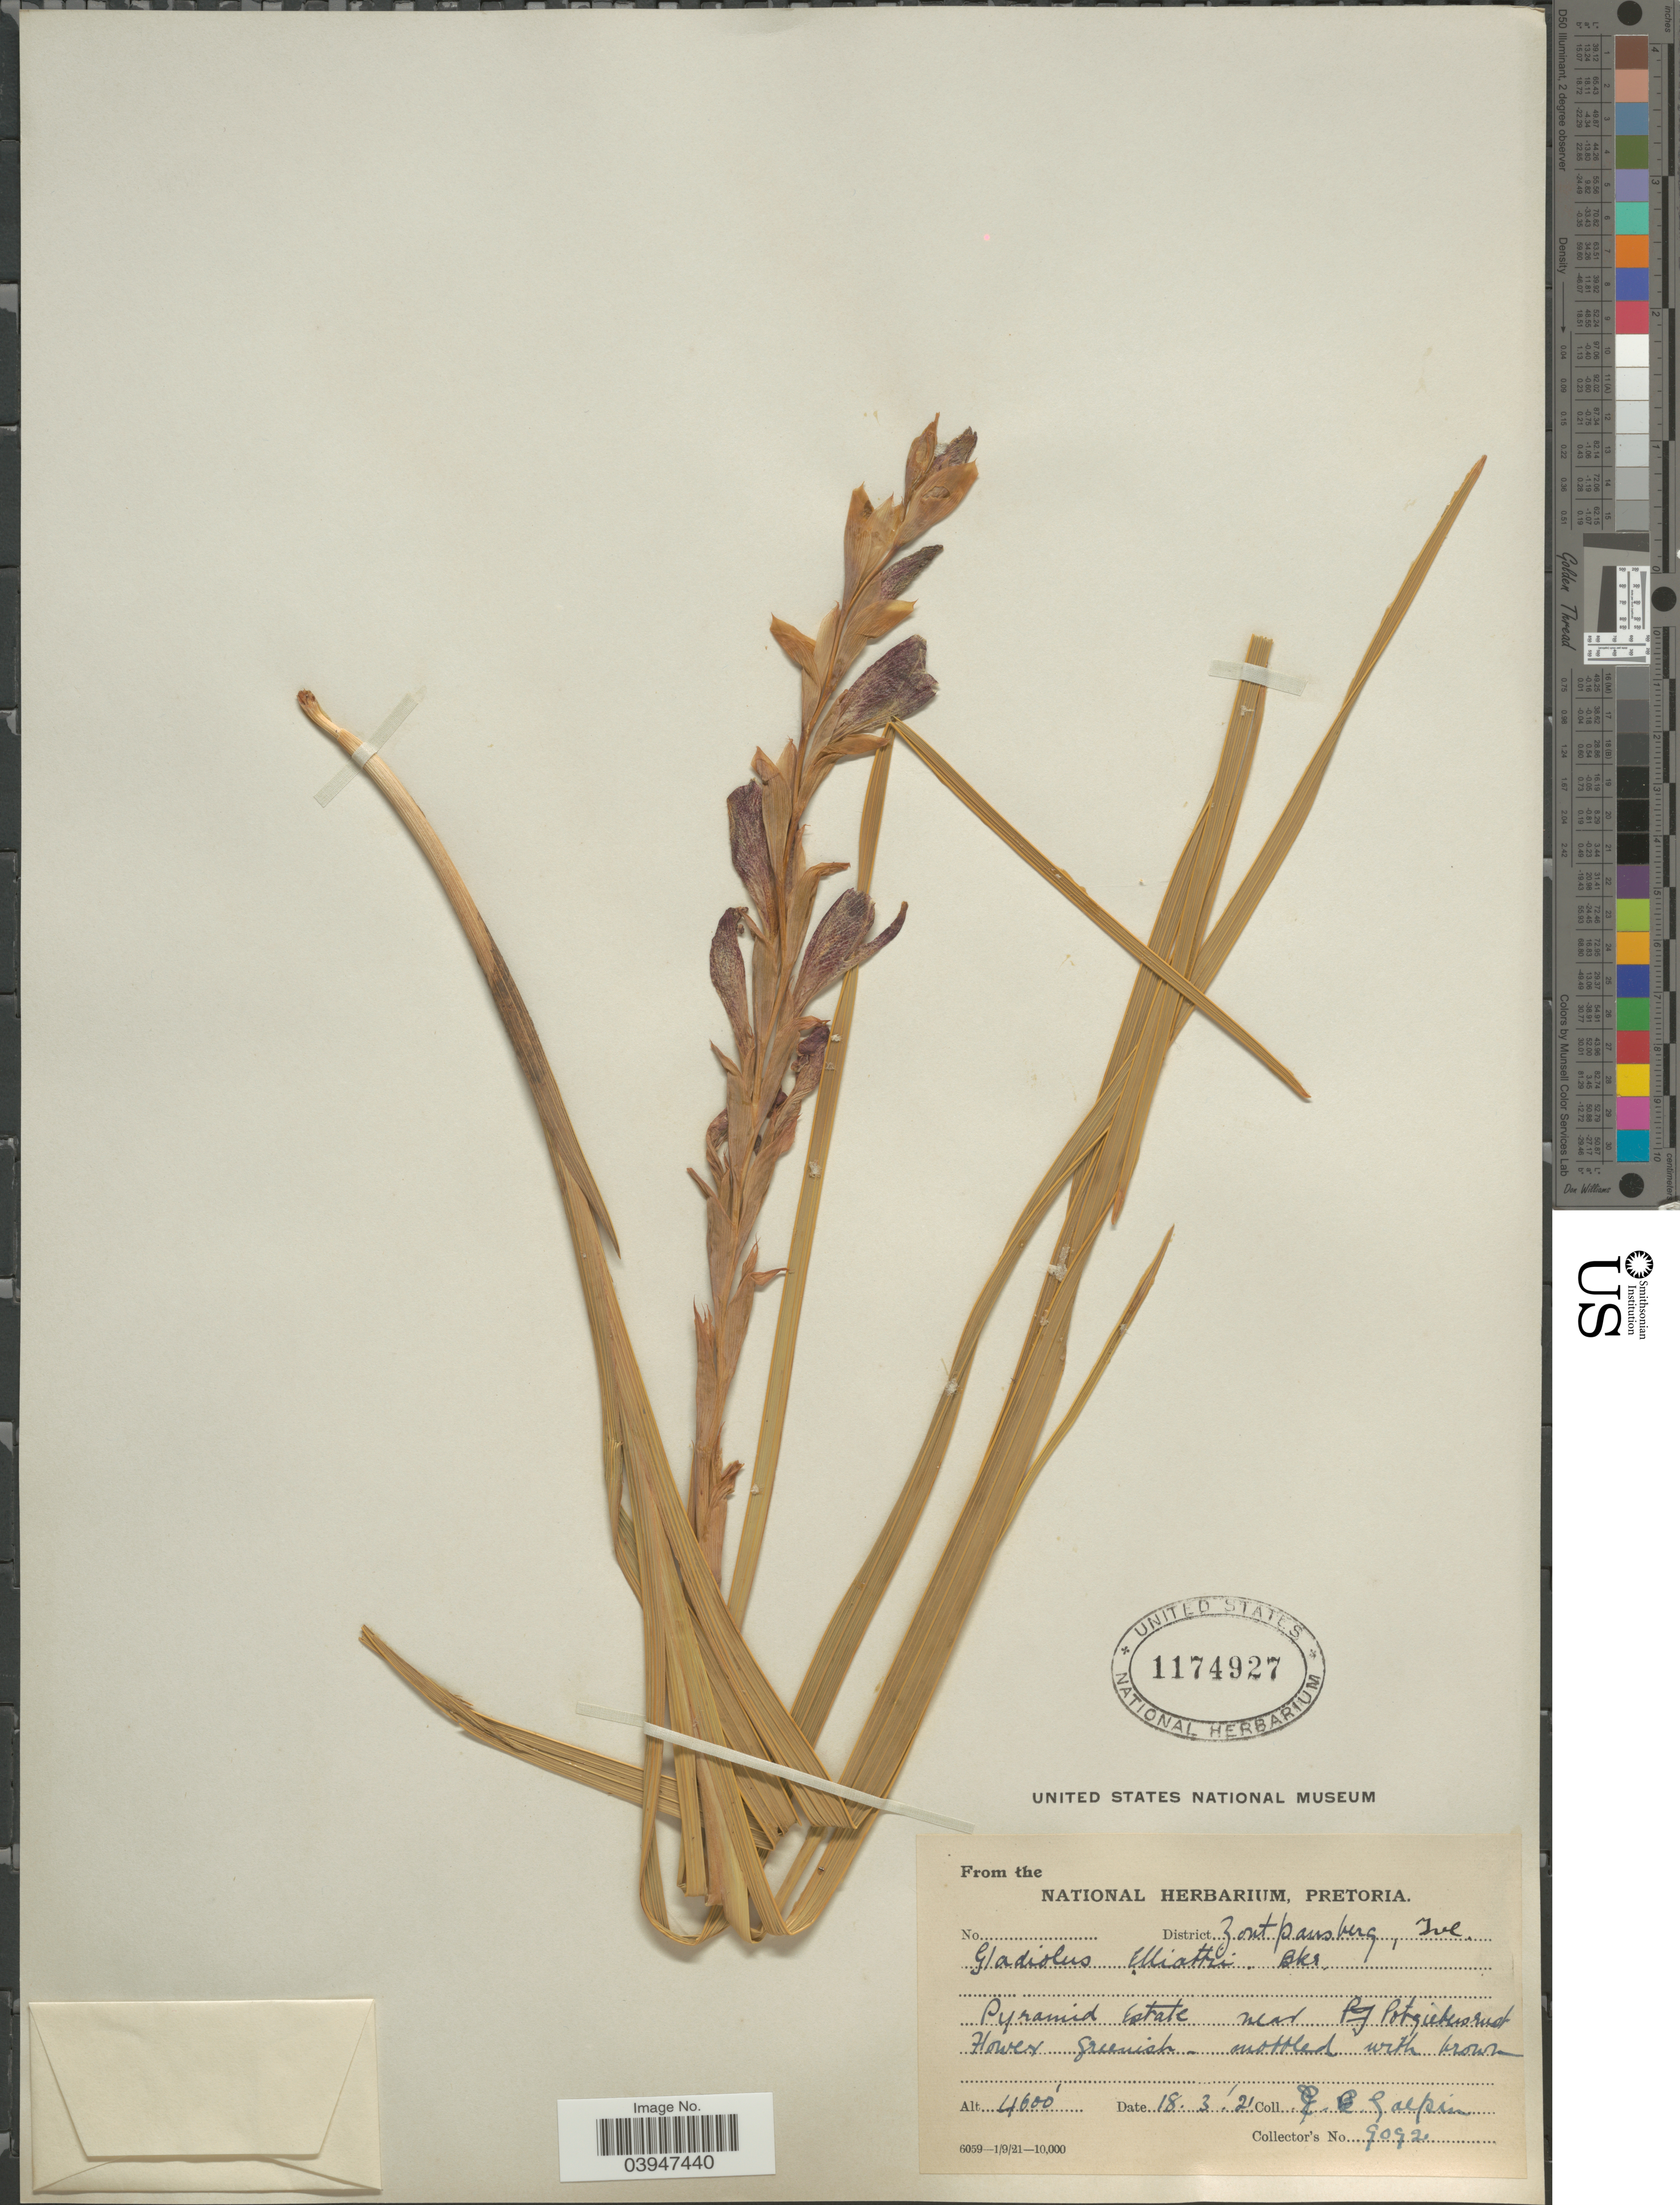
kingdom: Plantae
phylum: Tracheophyta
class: Liliopsida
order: Asparagales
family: Iridaceae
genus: Gladiolus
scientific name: Gladiolus elliotii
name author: Baker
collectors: E. Galpin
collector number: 9092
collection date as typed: Transcribed d/m/y: 18/3/21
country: South Africa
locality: District Zoutpansberg, Tvl. Pyramid Estate near Potgietersrust.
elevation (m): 1402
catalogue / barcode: US 1174927